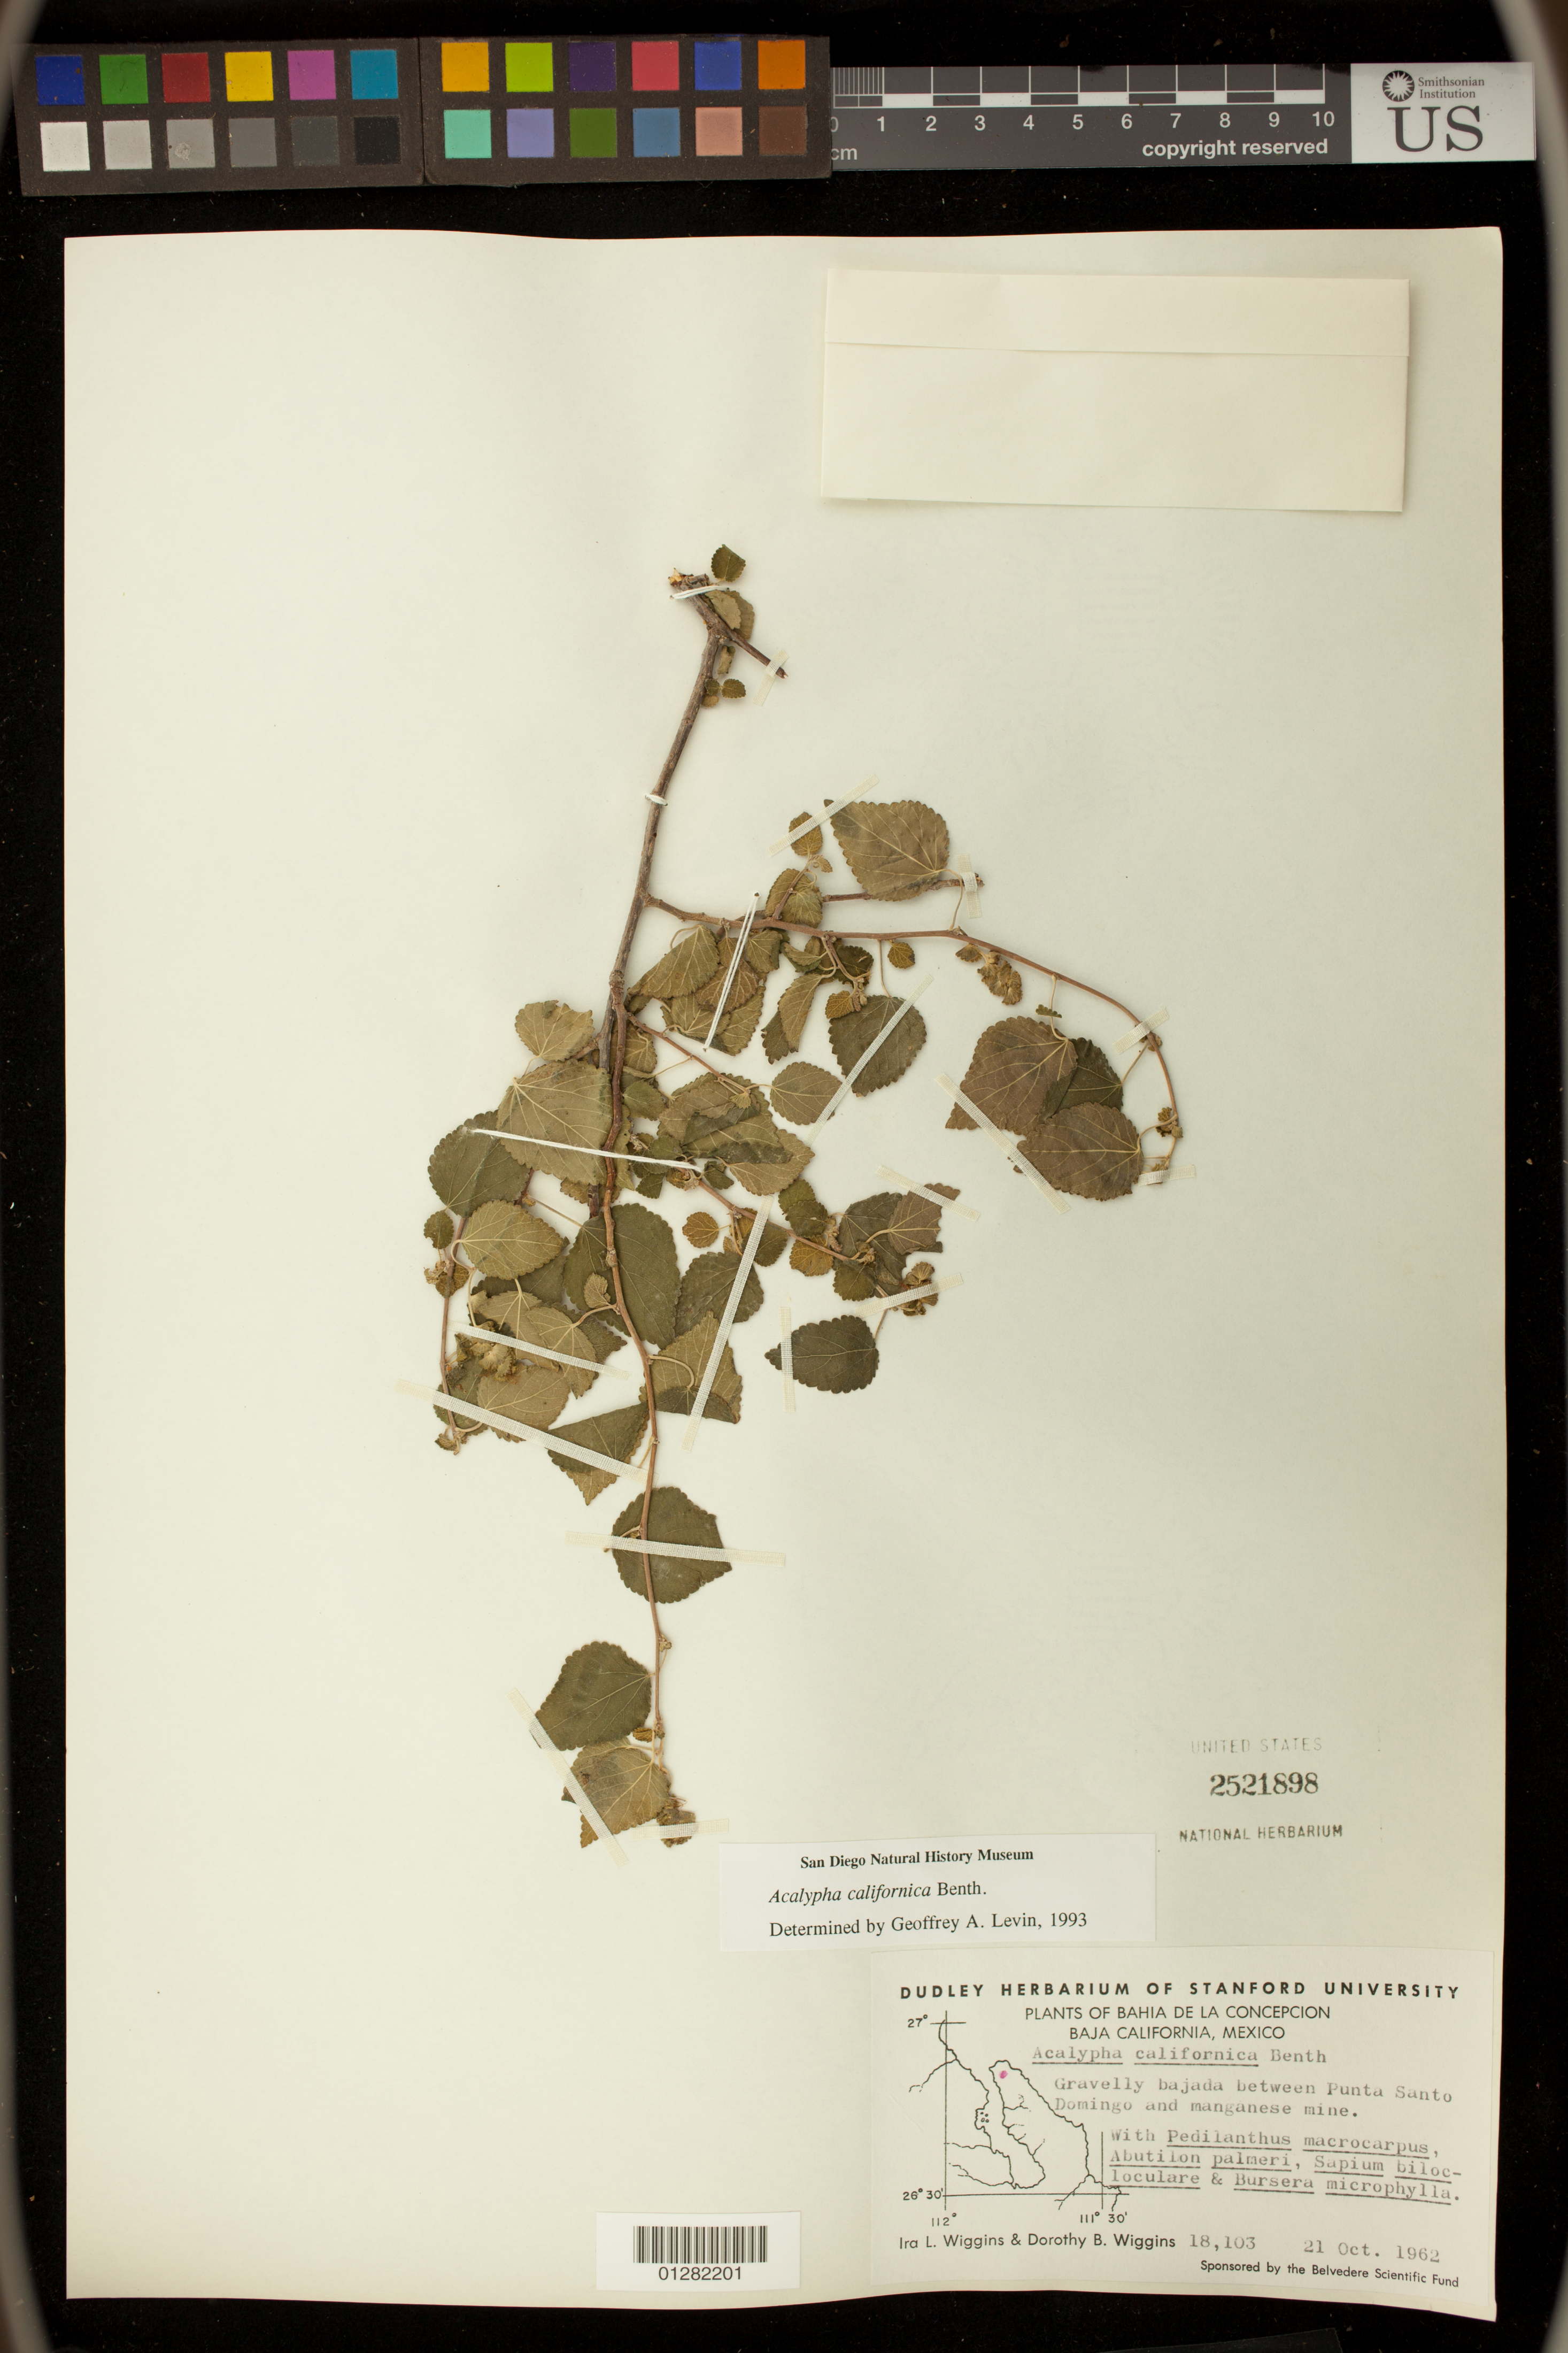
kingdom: Plantae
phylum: Tracheophyta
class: Magnoliopsida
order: Malpighiales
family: Euphorbiaceae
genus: Acalypha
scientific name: Acalypha californica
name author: Benth.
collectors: I. L. Wiggins & D. B. Wiggins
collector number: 18103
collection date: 1962-10-21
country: Mexico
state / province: Sinaloa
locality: Bahia de la Concepcion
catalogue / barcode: US 2521898